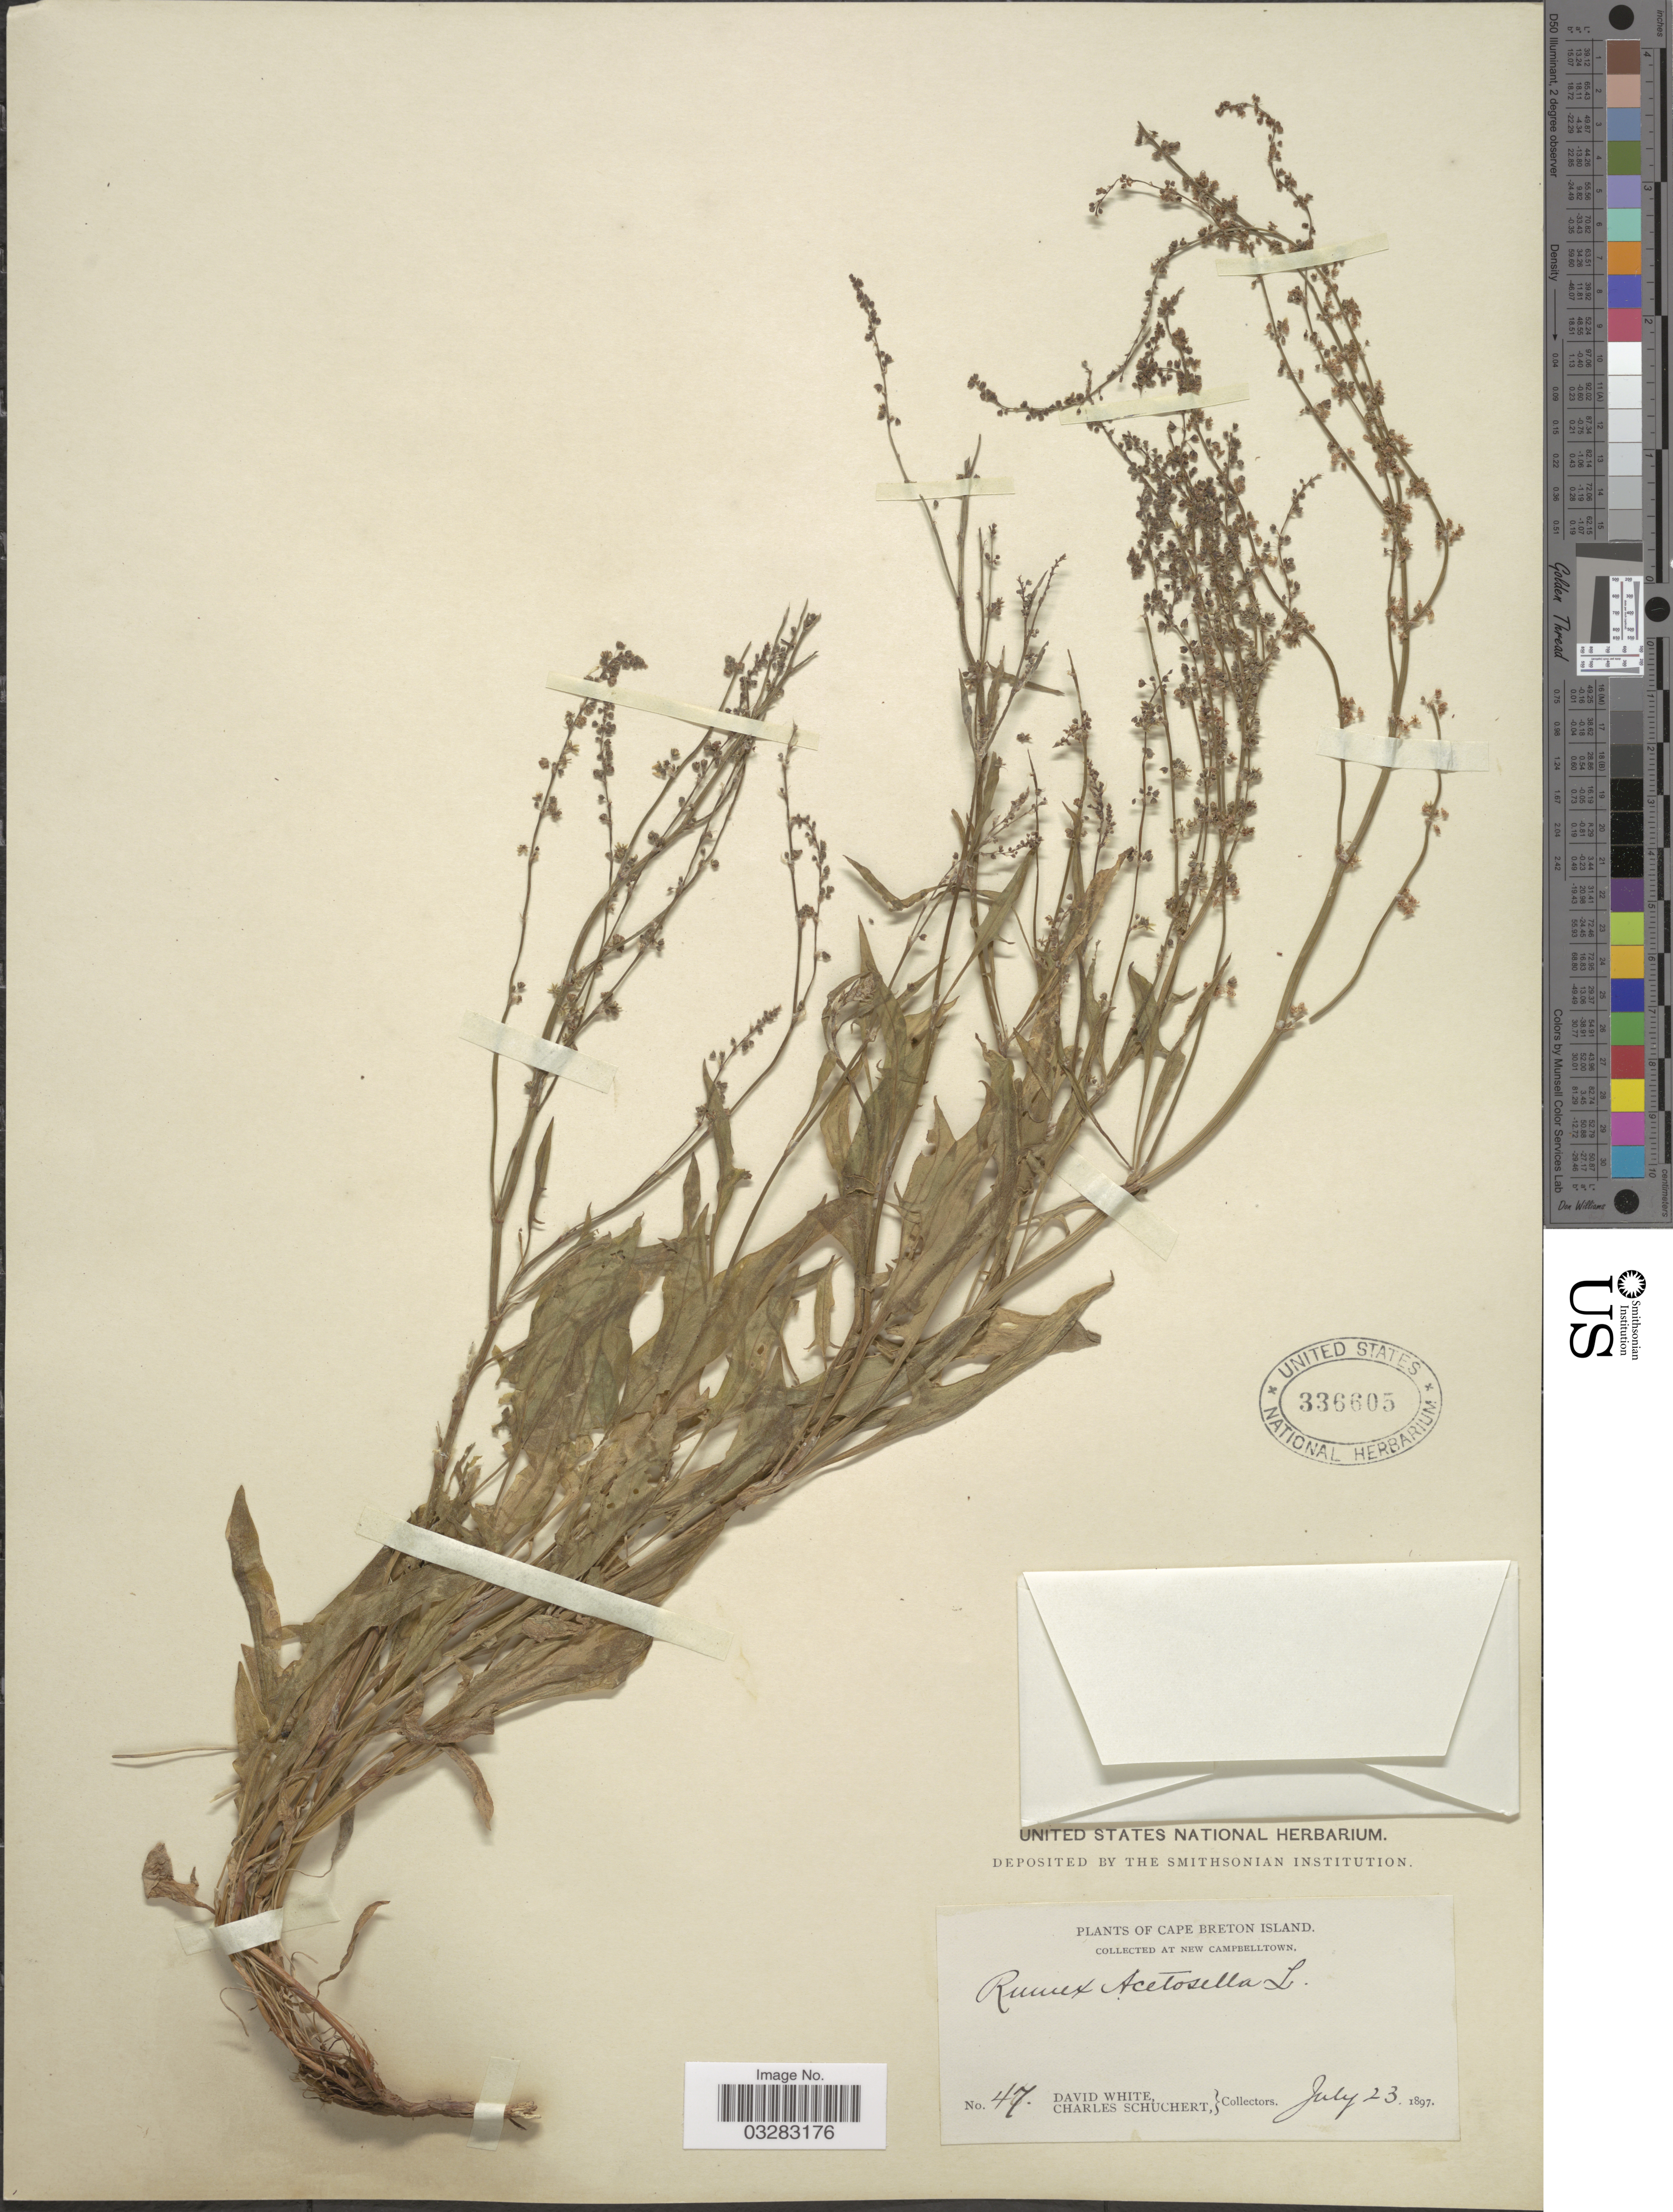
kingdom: Plantae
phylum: Tracheophyta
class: Magnoliopsida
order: Caryophyllales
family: Polygonaceae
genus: Rumex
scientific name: Rumex acetosella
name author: L.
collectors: D. White & C. Schuchert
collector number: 47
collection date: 1897-07-23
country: Canada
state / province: Nova Scotia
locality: Cape Breton Island. New Campbelltown.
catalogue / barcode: US 336605